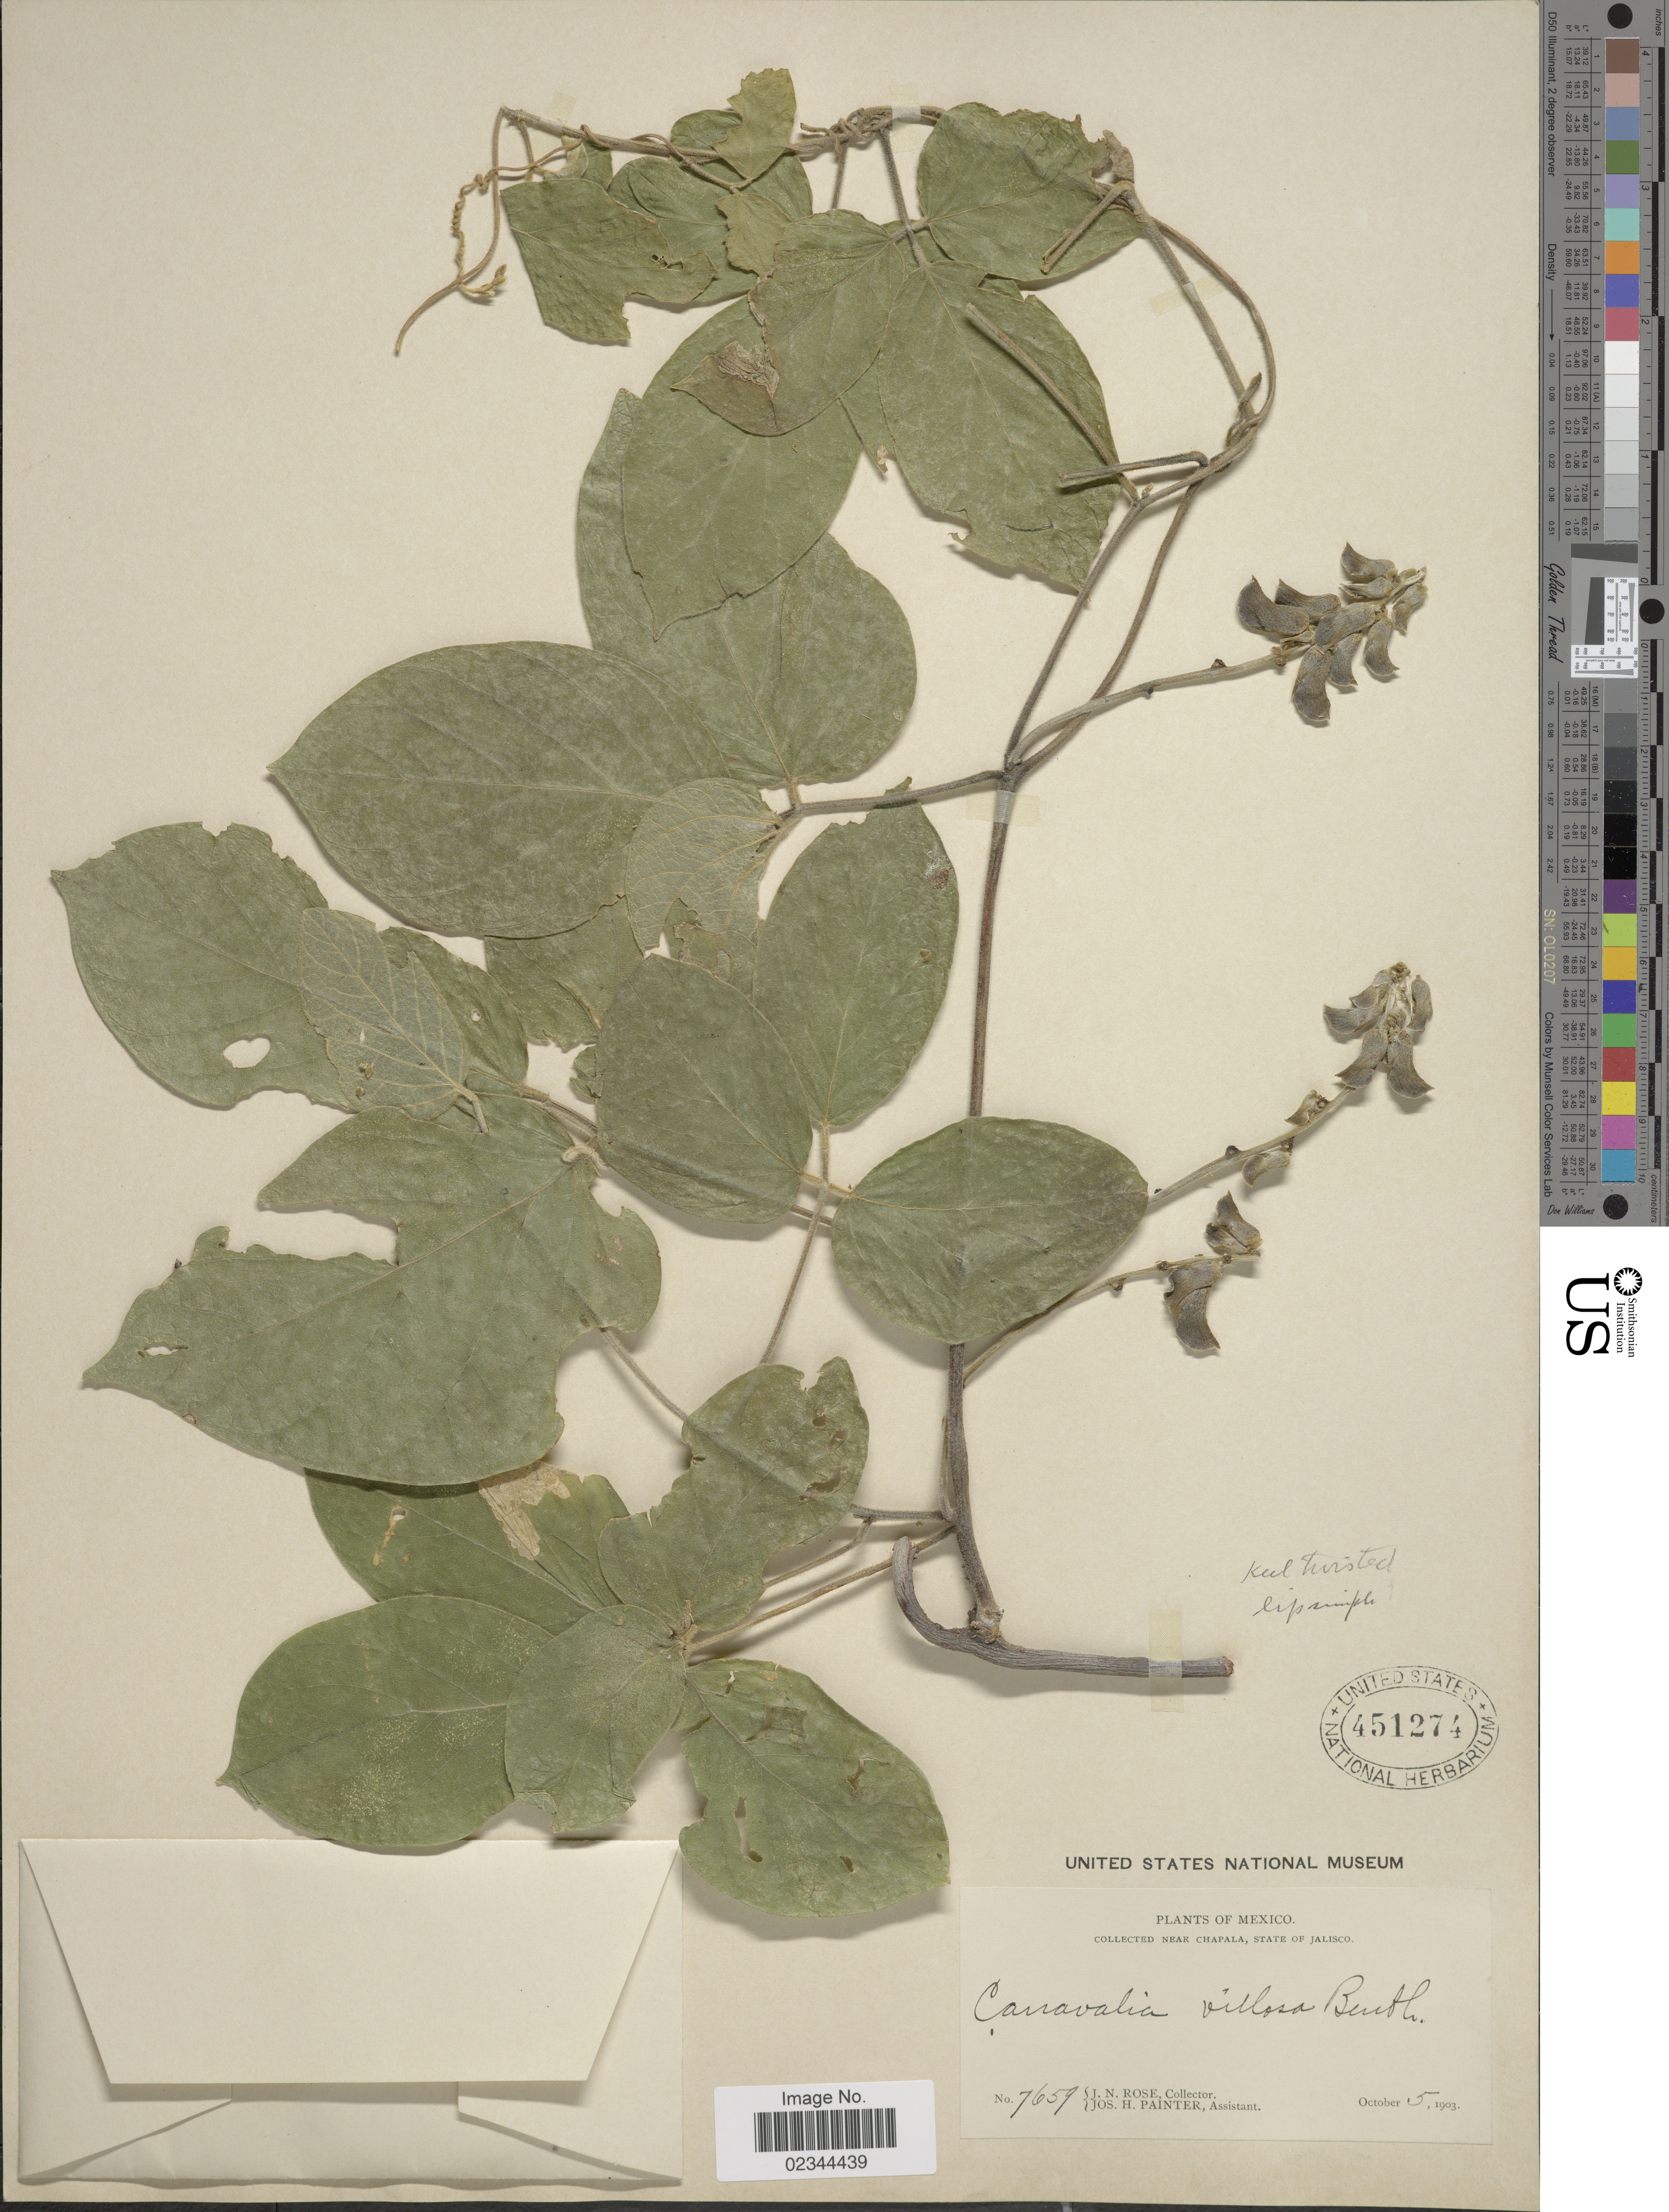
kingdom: Plantae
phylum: Tracheophyta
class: Magnoliopsida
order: Fabales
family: Fabaceae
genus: Canavalia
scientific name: Canavalia villosa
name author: Benth.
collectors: J. N. Rose & J. H. Painter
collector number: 7659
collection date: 1903-10-15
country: Mexico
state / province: Jalisco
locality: Near Chapala.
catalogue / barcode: US 451274